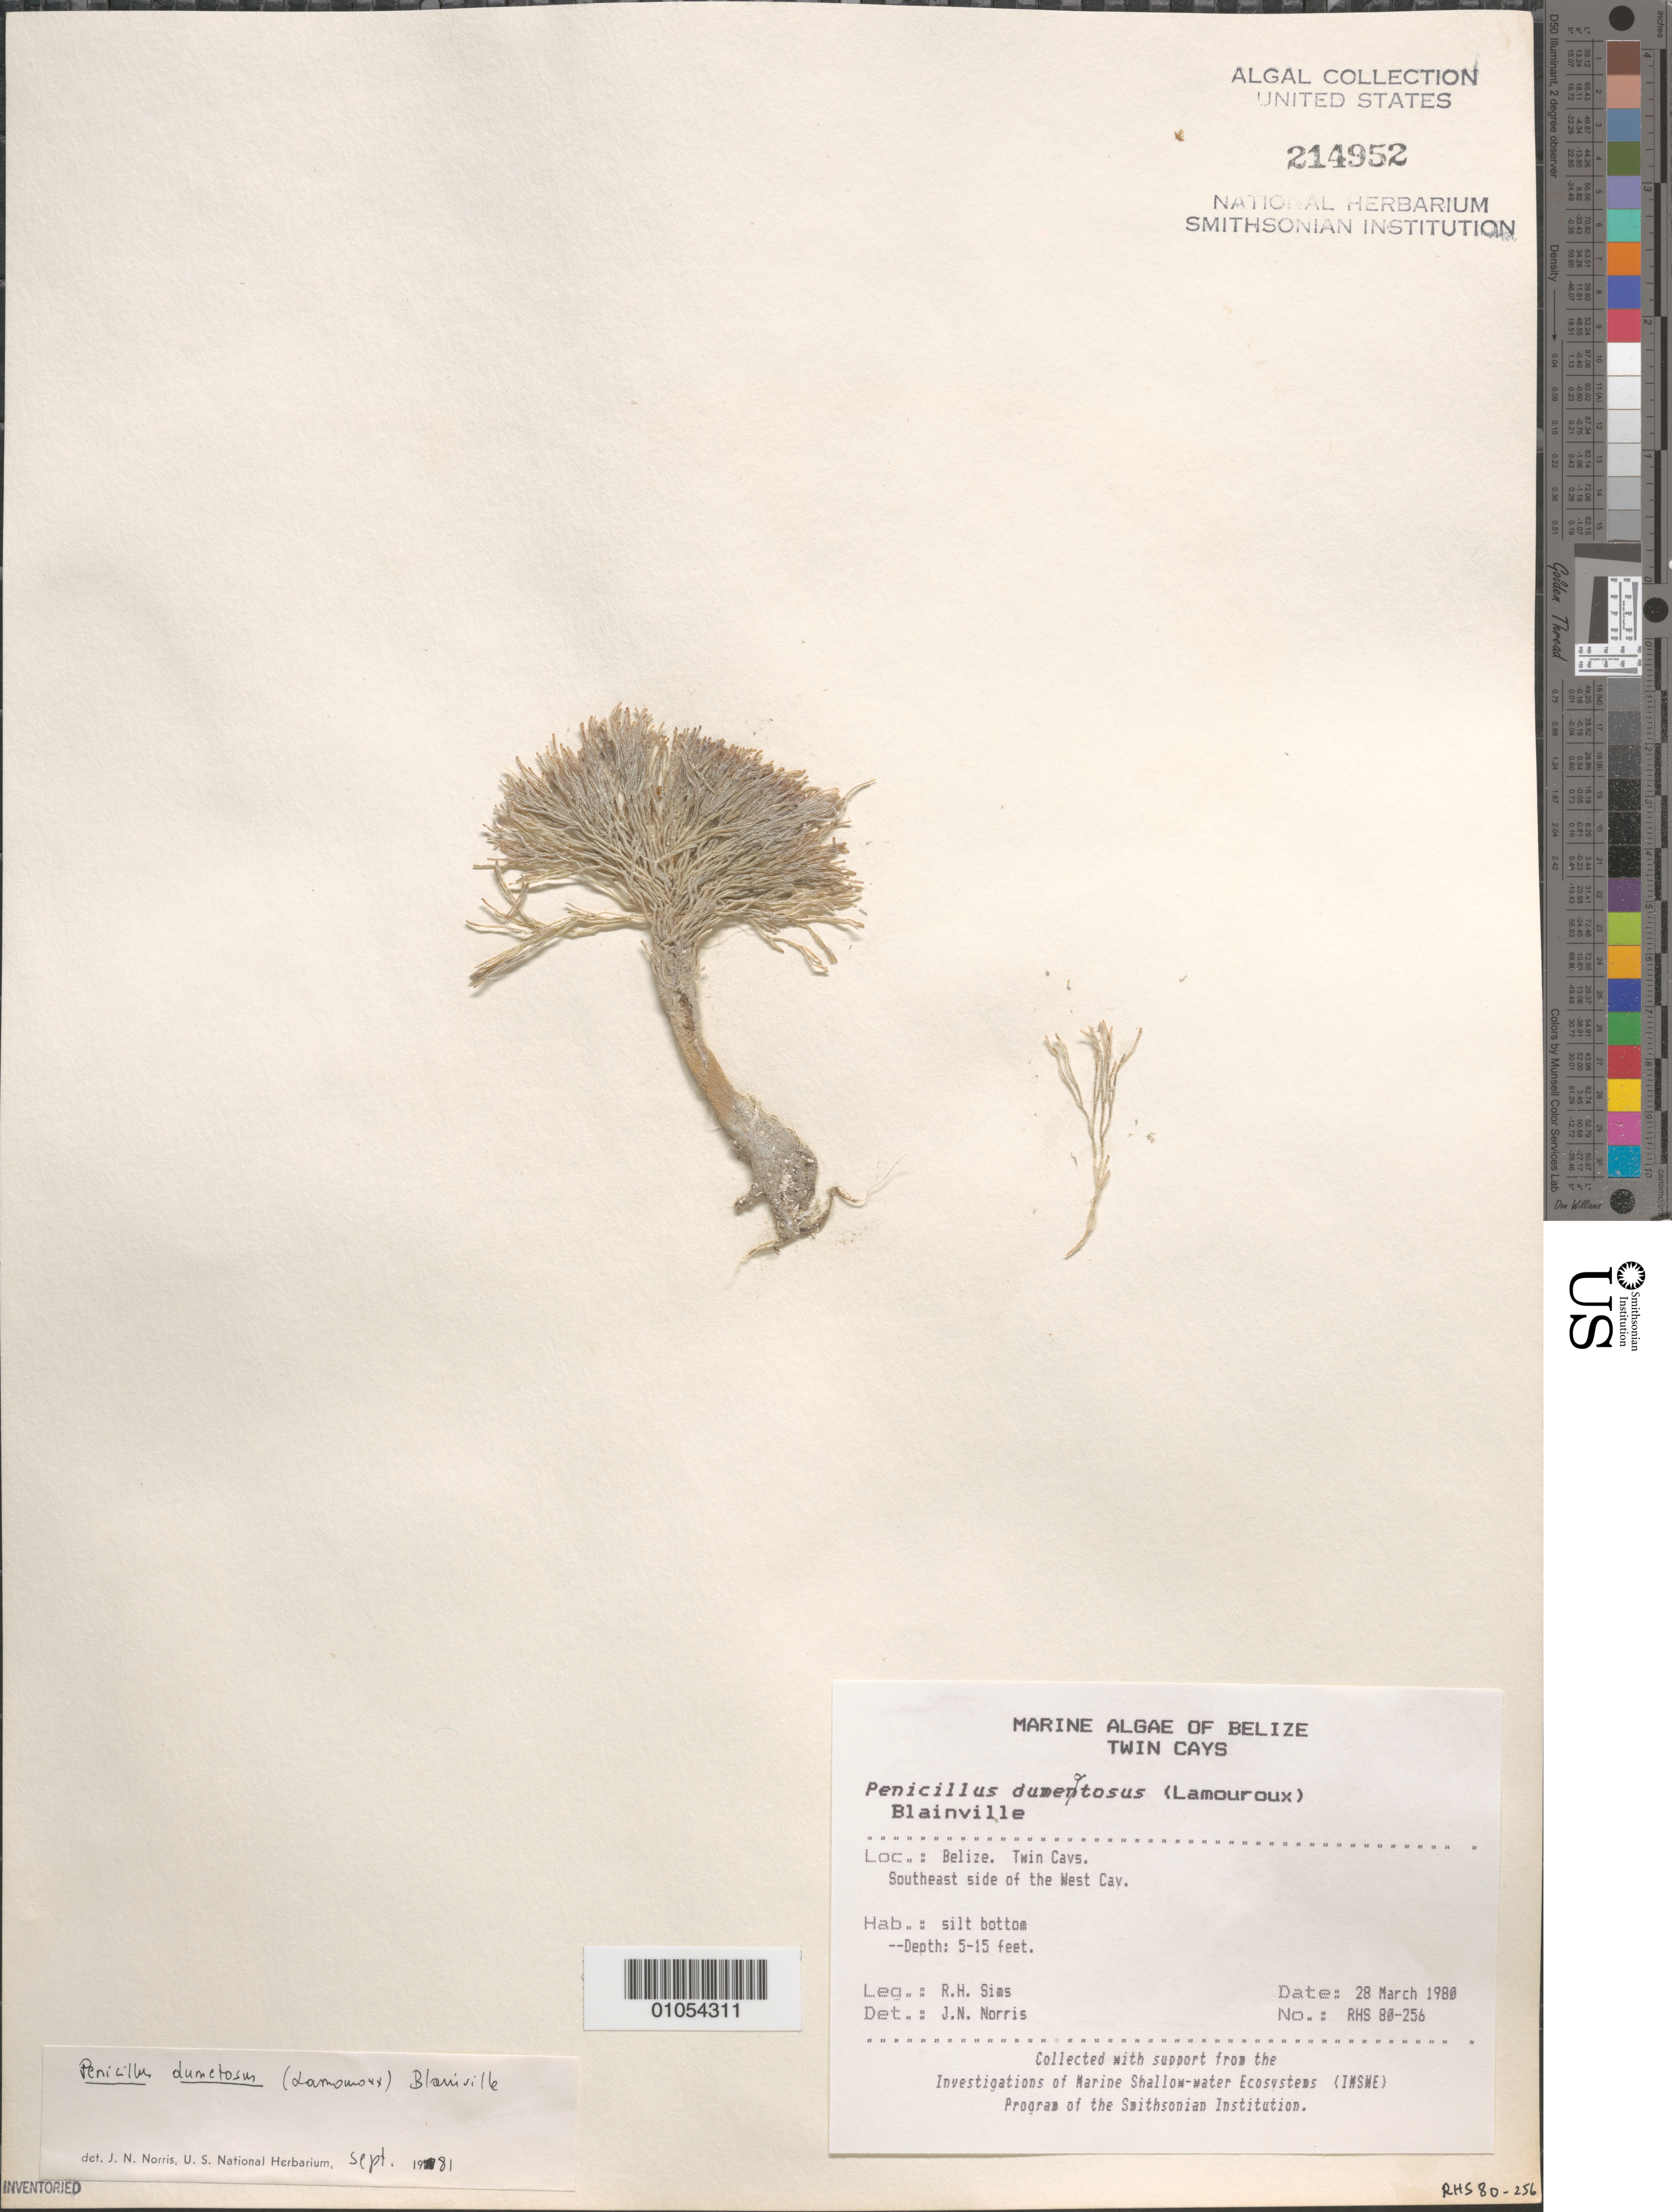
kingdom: Plantae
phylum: Chlorophyta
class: Ulvophyceae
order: Bryopsidales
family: Udoteaceae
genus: Penicillus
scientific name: Penicillus dumetosus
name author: (J.V.Lamouroux) Blainville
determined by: Norris, James N.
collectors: R. H. Sims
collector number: RHS 80-256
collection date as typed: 28 Mar 1980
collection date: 1980-03-28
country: Belize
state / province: Stann Creek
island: West Cay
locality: Southeast side of West Cay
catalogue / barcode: US 214952